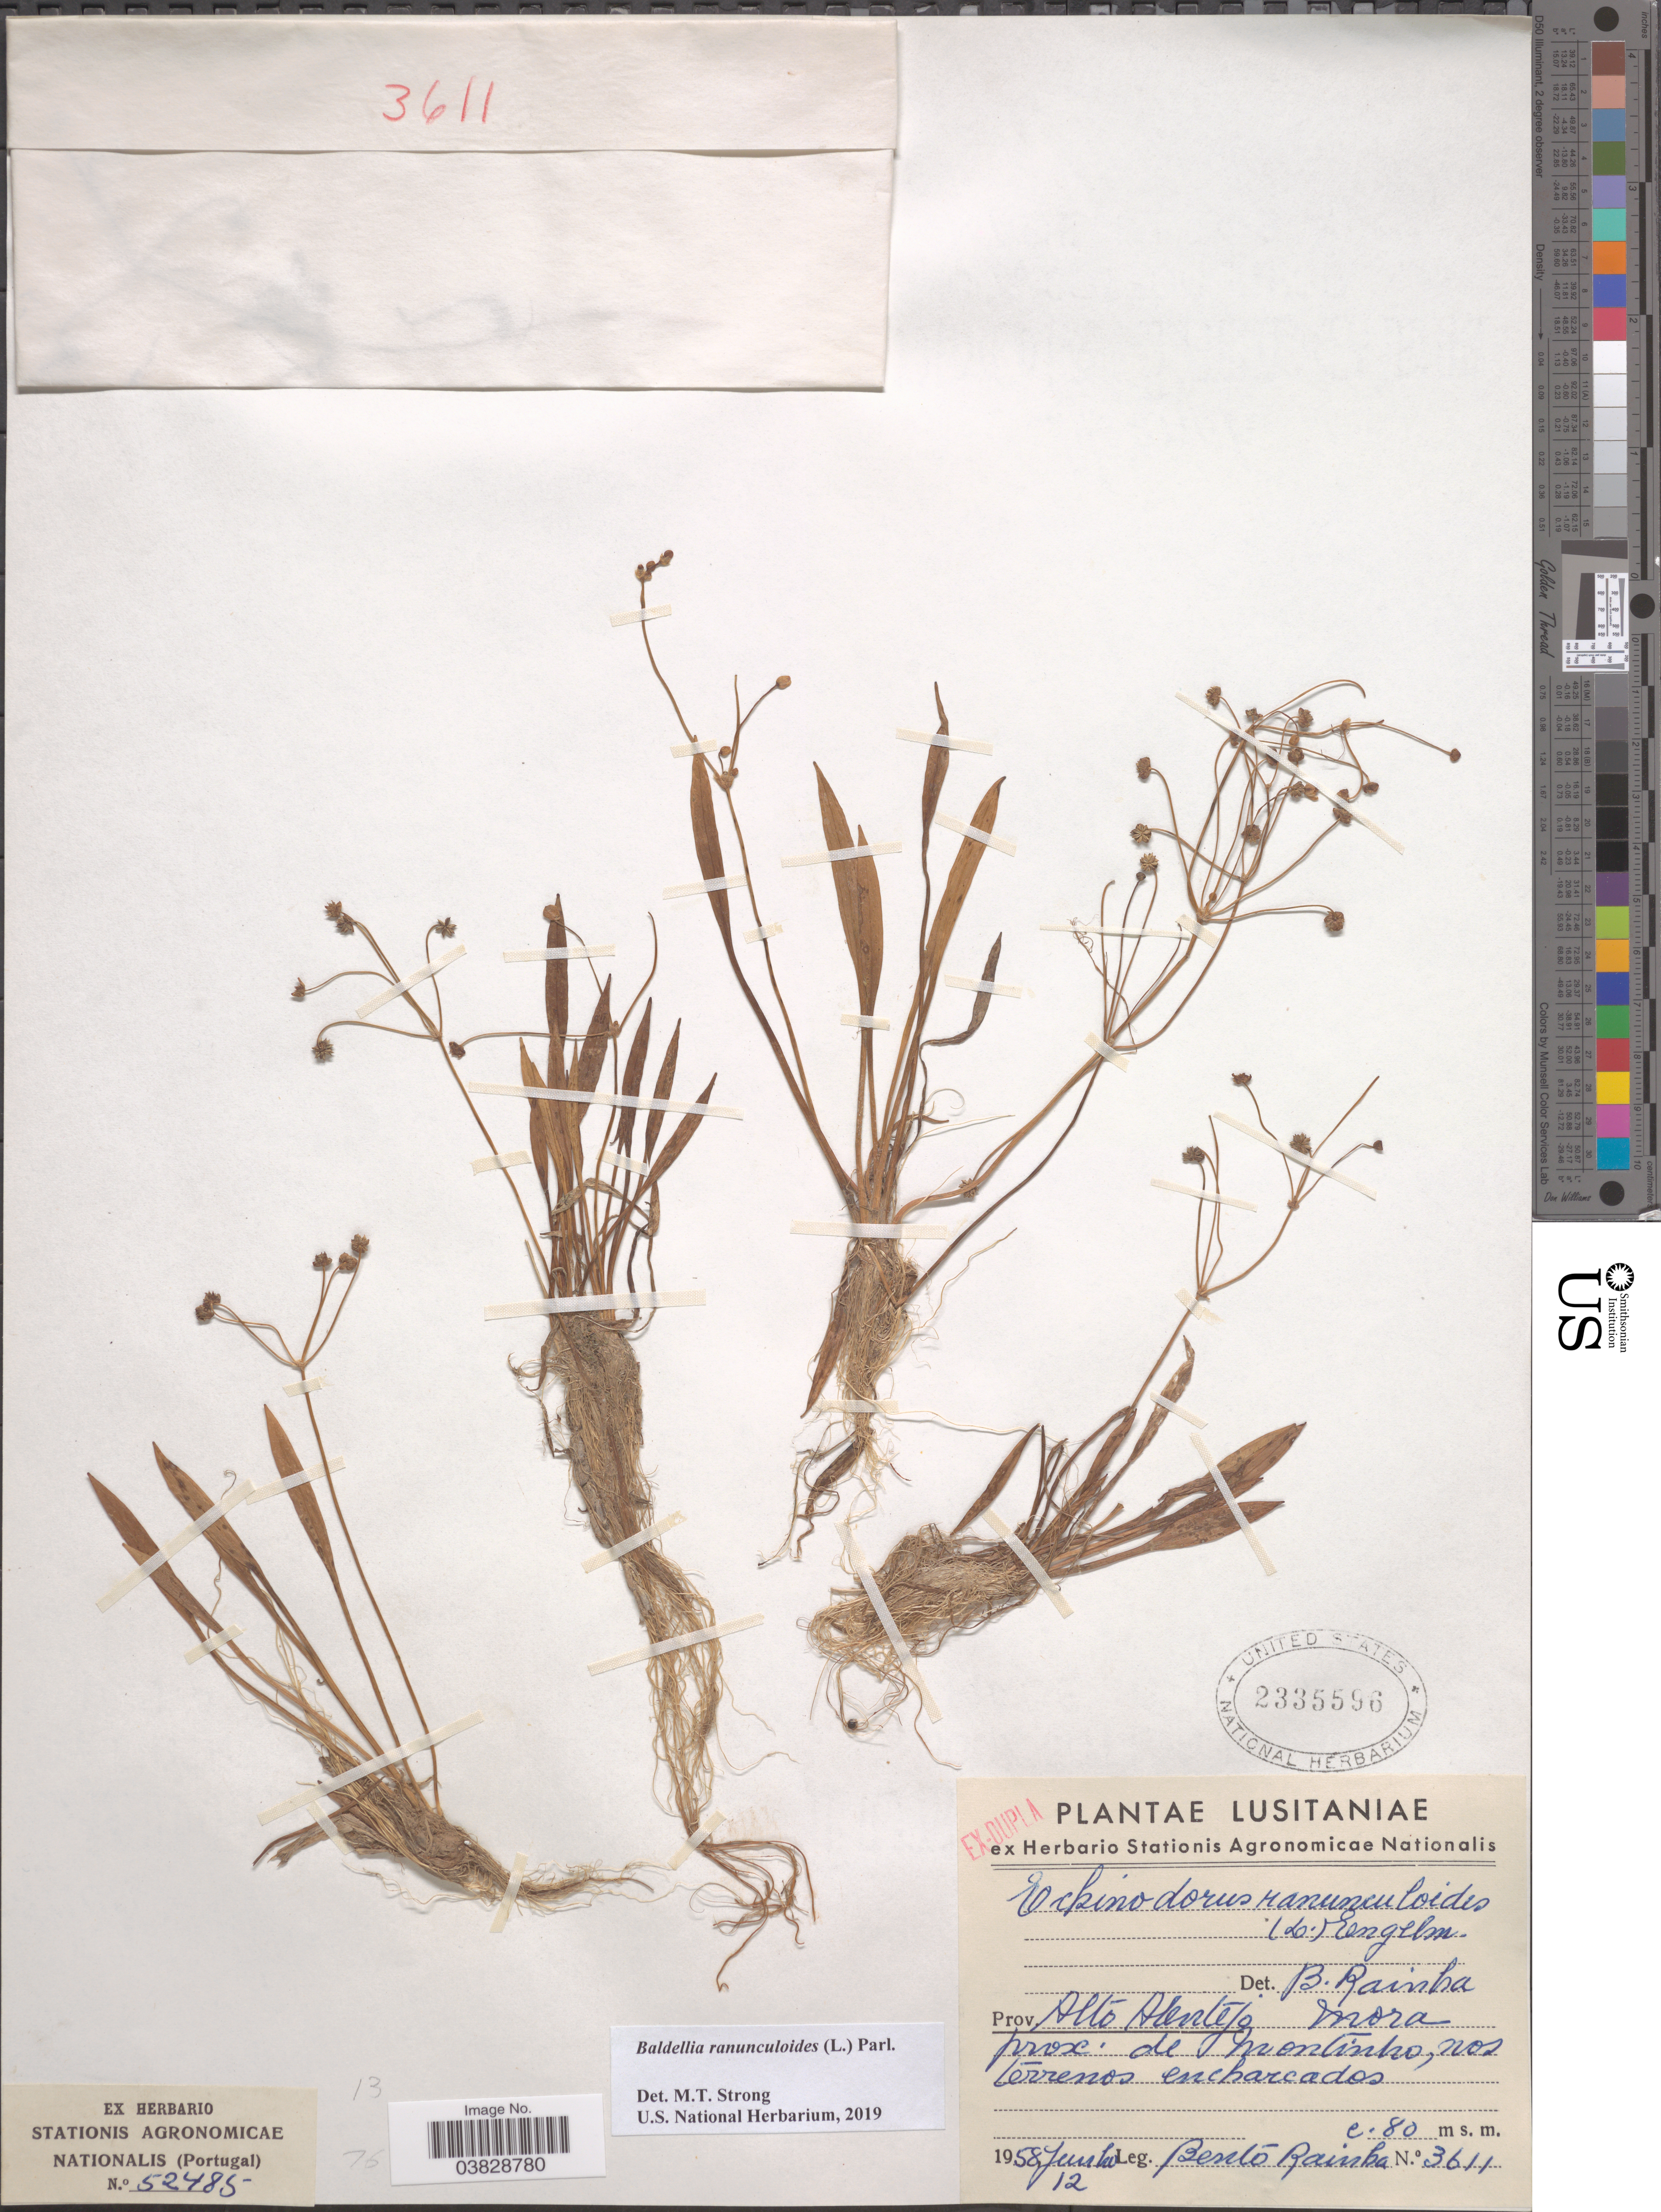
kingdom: Plantae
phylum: Tracheophyta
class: Liliopsida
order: Alismatales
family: Alismataceae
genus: Baldellia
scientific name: Baldellia ranunculoides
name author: (L.) Parl.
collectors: B. Rainha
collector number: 3611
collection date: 1958-06-12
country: Portugal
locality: Lusitaniae. Prov Alto Alentejo. Mora Prox. de montinho, nos terrenos encharcados.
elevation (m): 80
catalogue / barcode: US 2335596